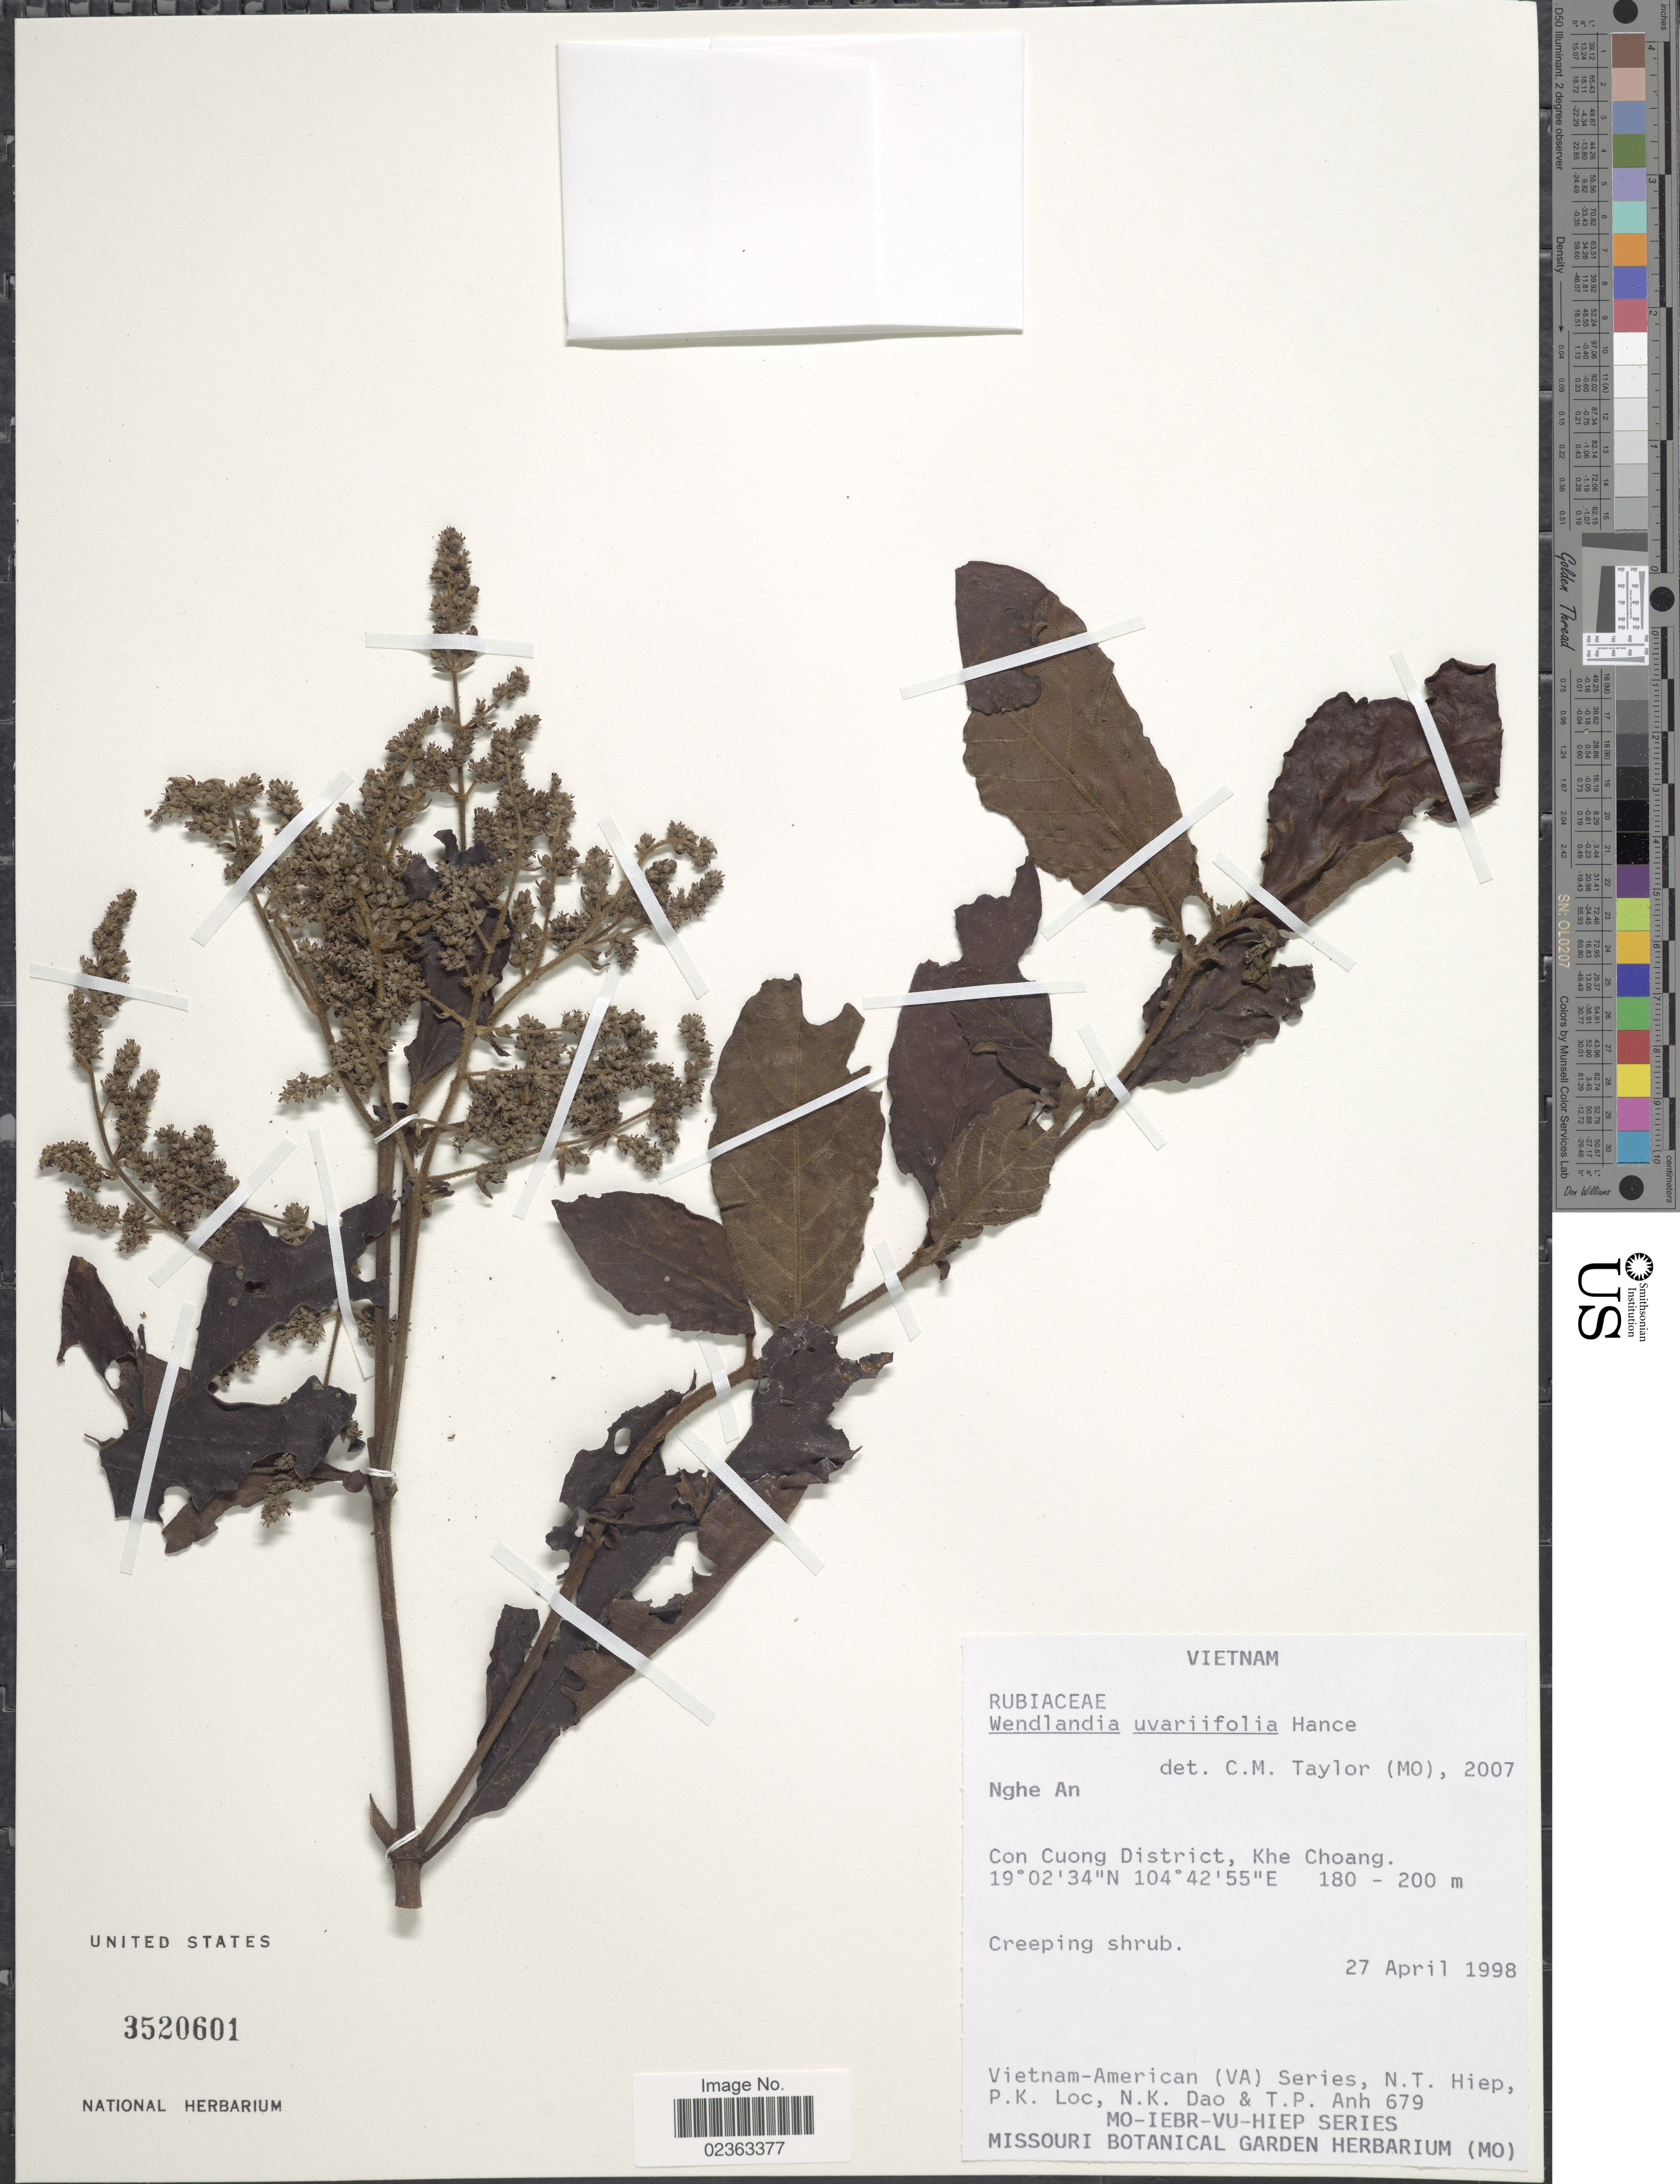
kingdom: Plantae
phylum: Tracheophyta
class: Magnoliopsida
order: Gentianales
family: Rubiaceae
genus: Wendlandia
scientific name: Wendlandia uvariifolia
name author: Hance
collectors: N. T. Hiep, P. K. Lôc, N. Dao & T. Anh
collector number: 679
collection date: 1998-04-27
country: Vietnam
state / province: Nghe An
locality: Cong Cuong District, Khe Choang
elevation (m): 180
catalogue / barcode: US 3520601